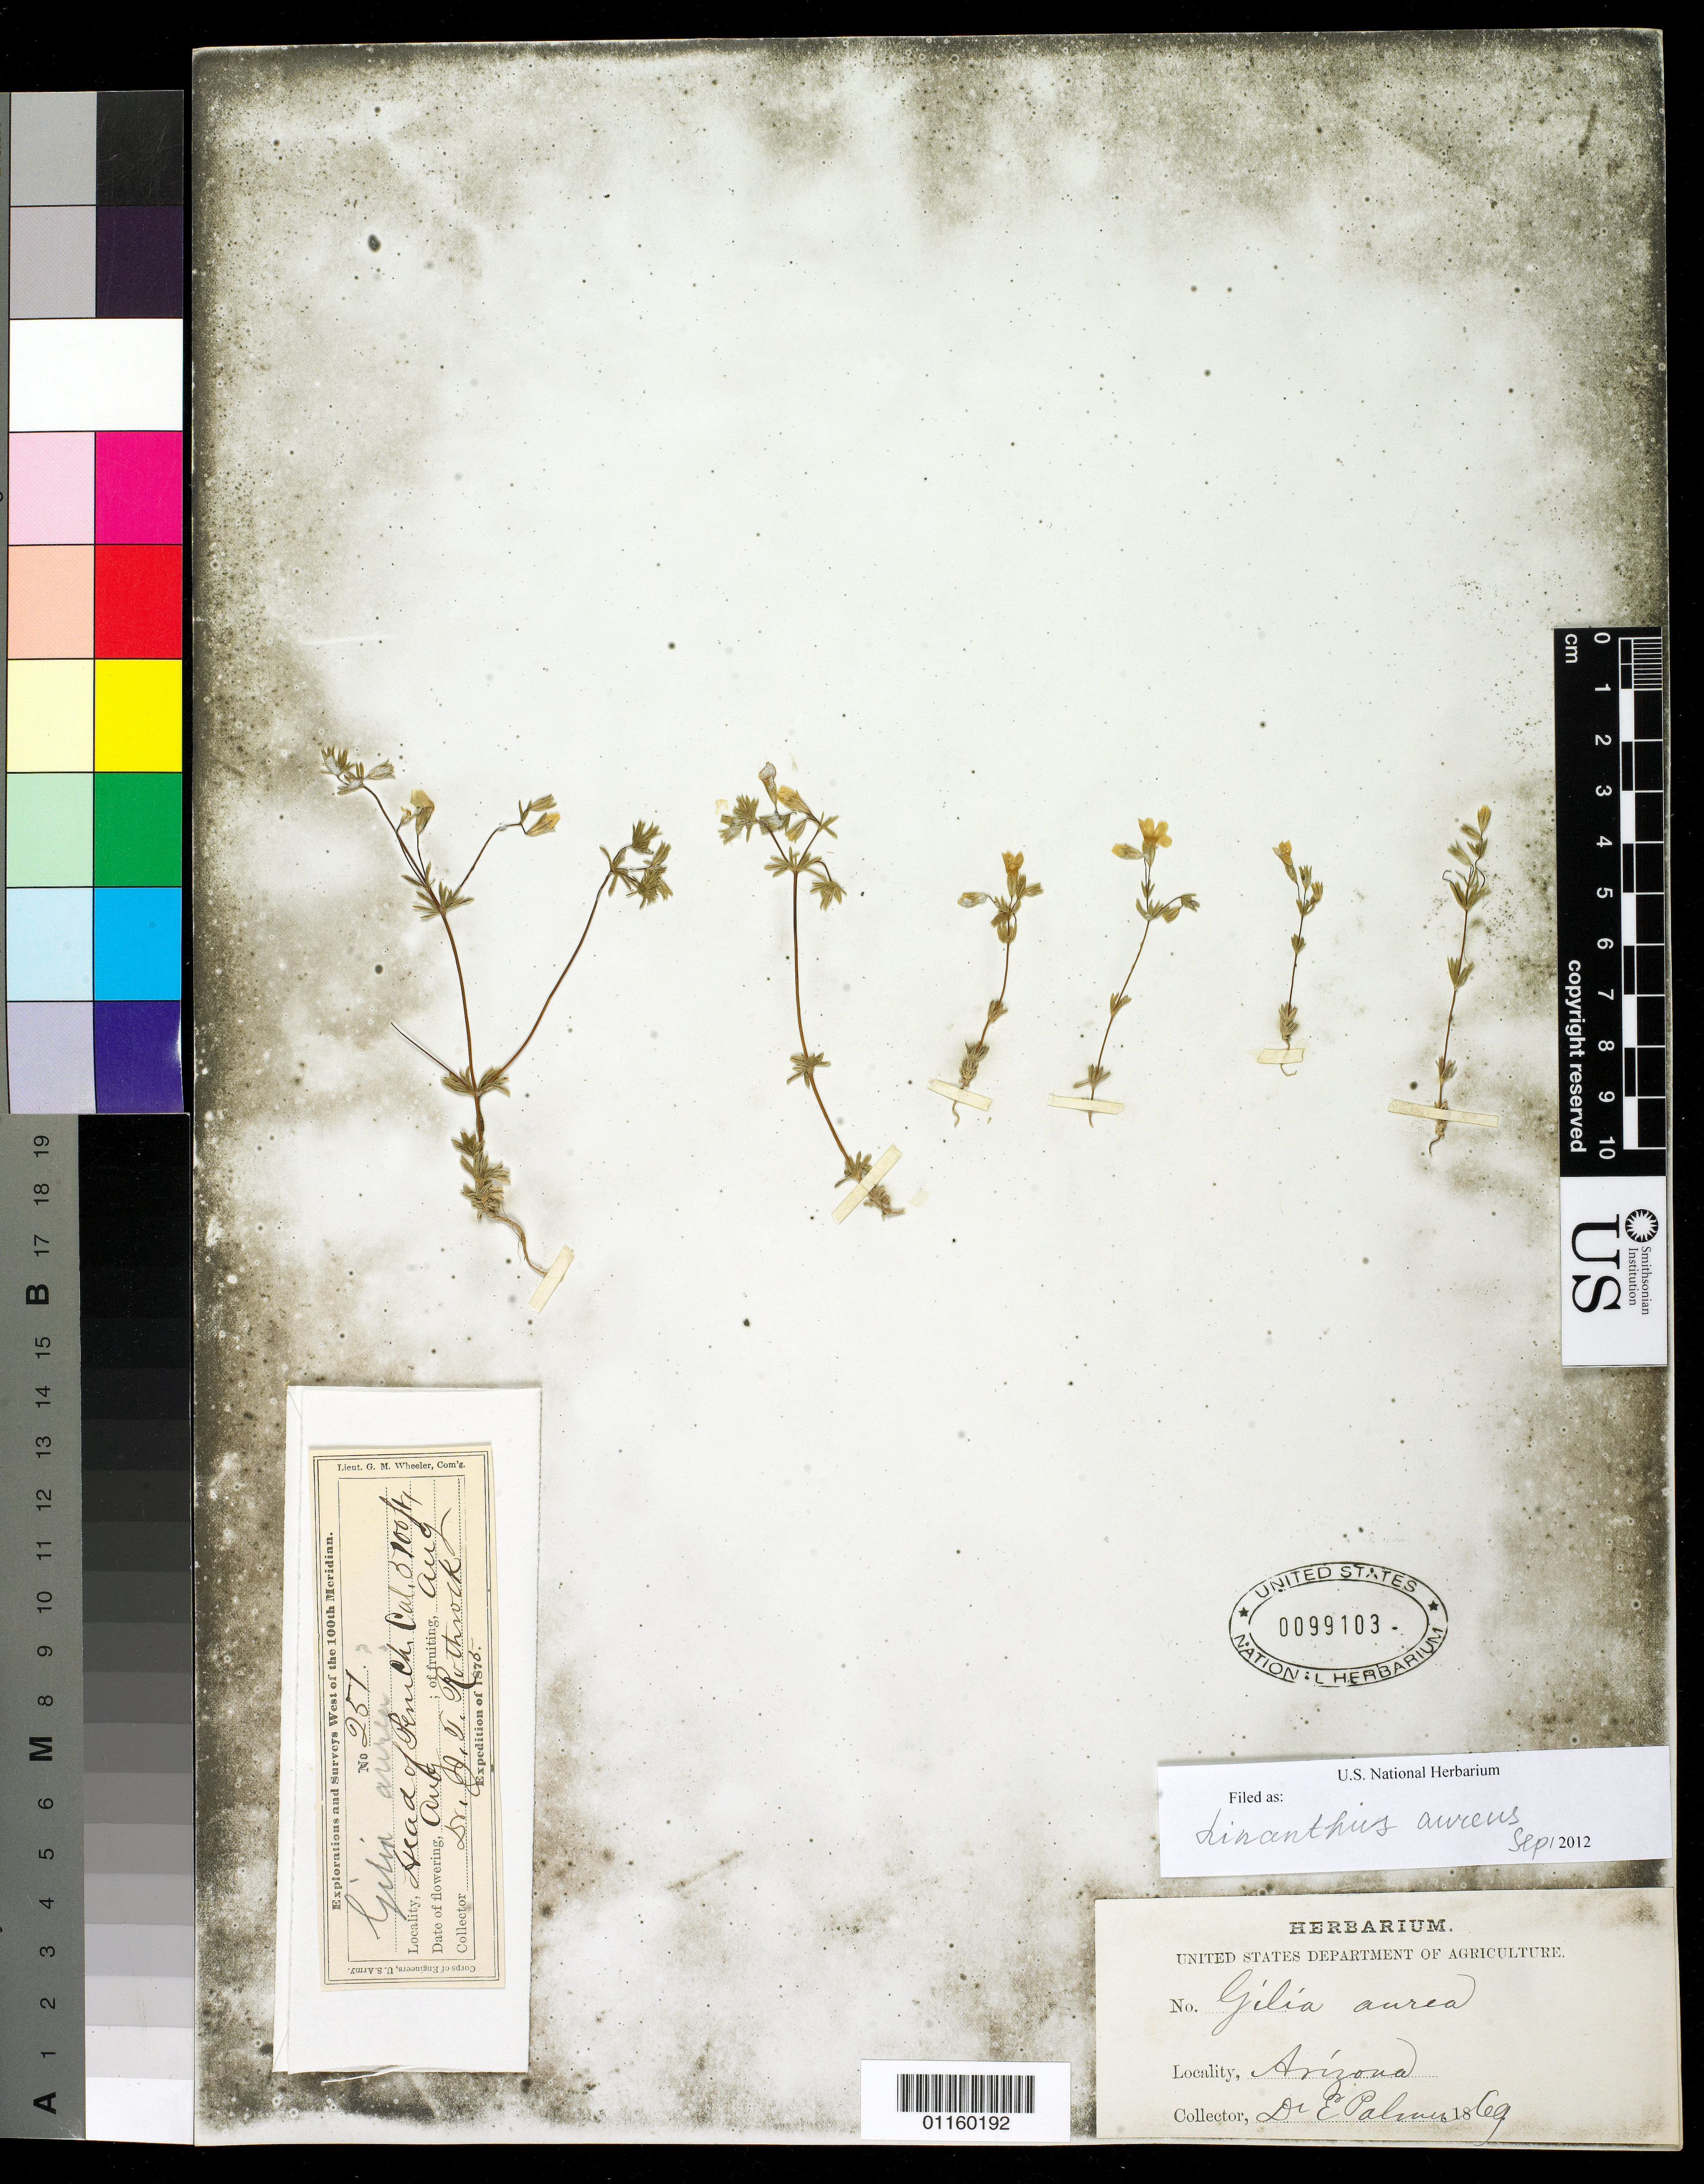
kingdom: Plantae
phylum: Tracheophyta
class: Magnoliopsida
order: Ericales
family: Polemoniaceae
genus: Leptosiphon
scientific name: Leptosiphon chrysanthus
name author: J.M. Porter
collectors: J. T. Rothrock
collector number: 251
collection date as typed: Aug 1875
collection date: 1875-08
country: United States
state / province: California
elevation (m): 1554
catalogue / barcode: US 99103